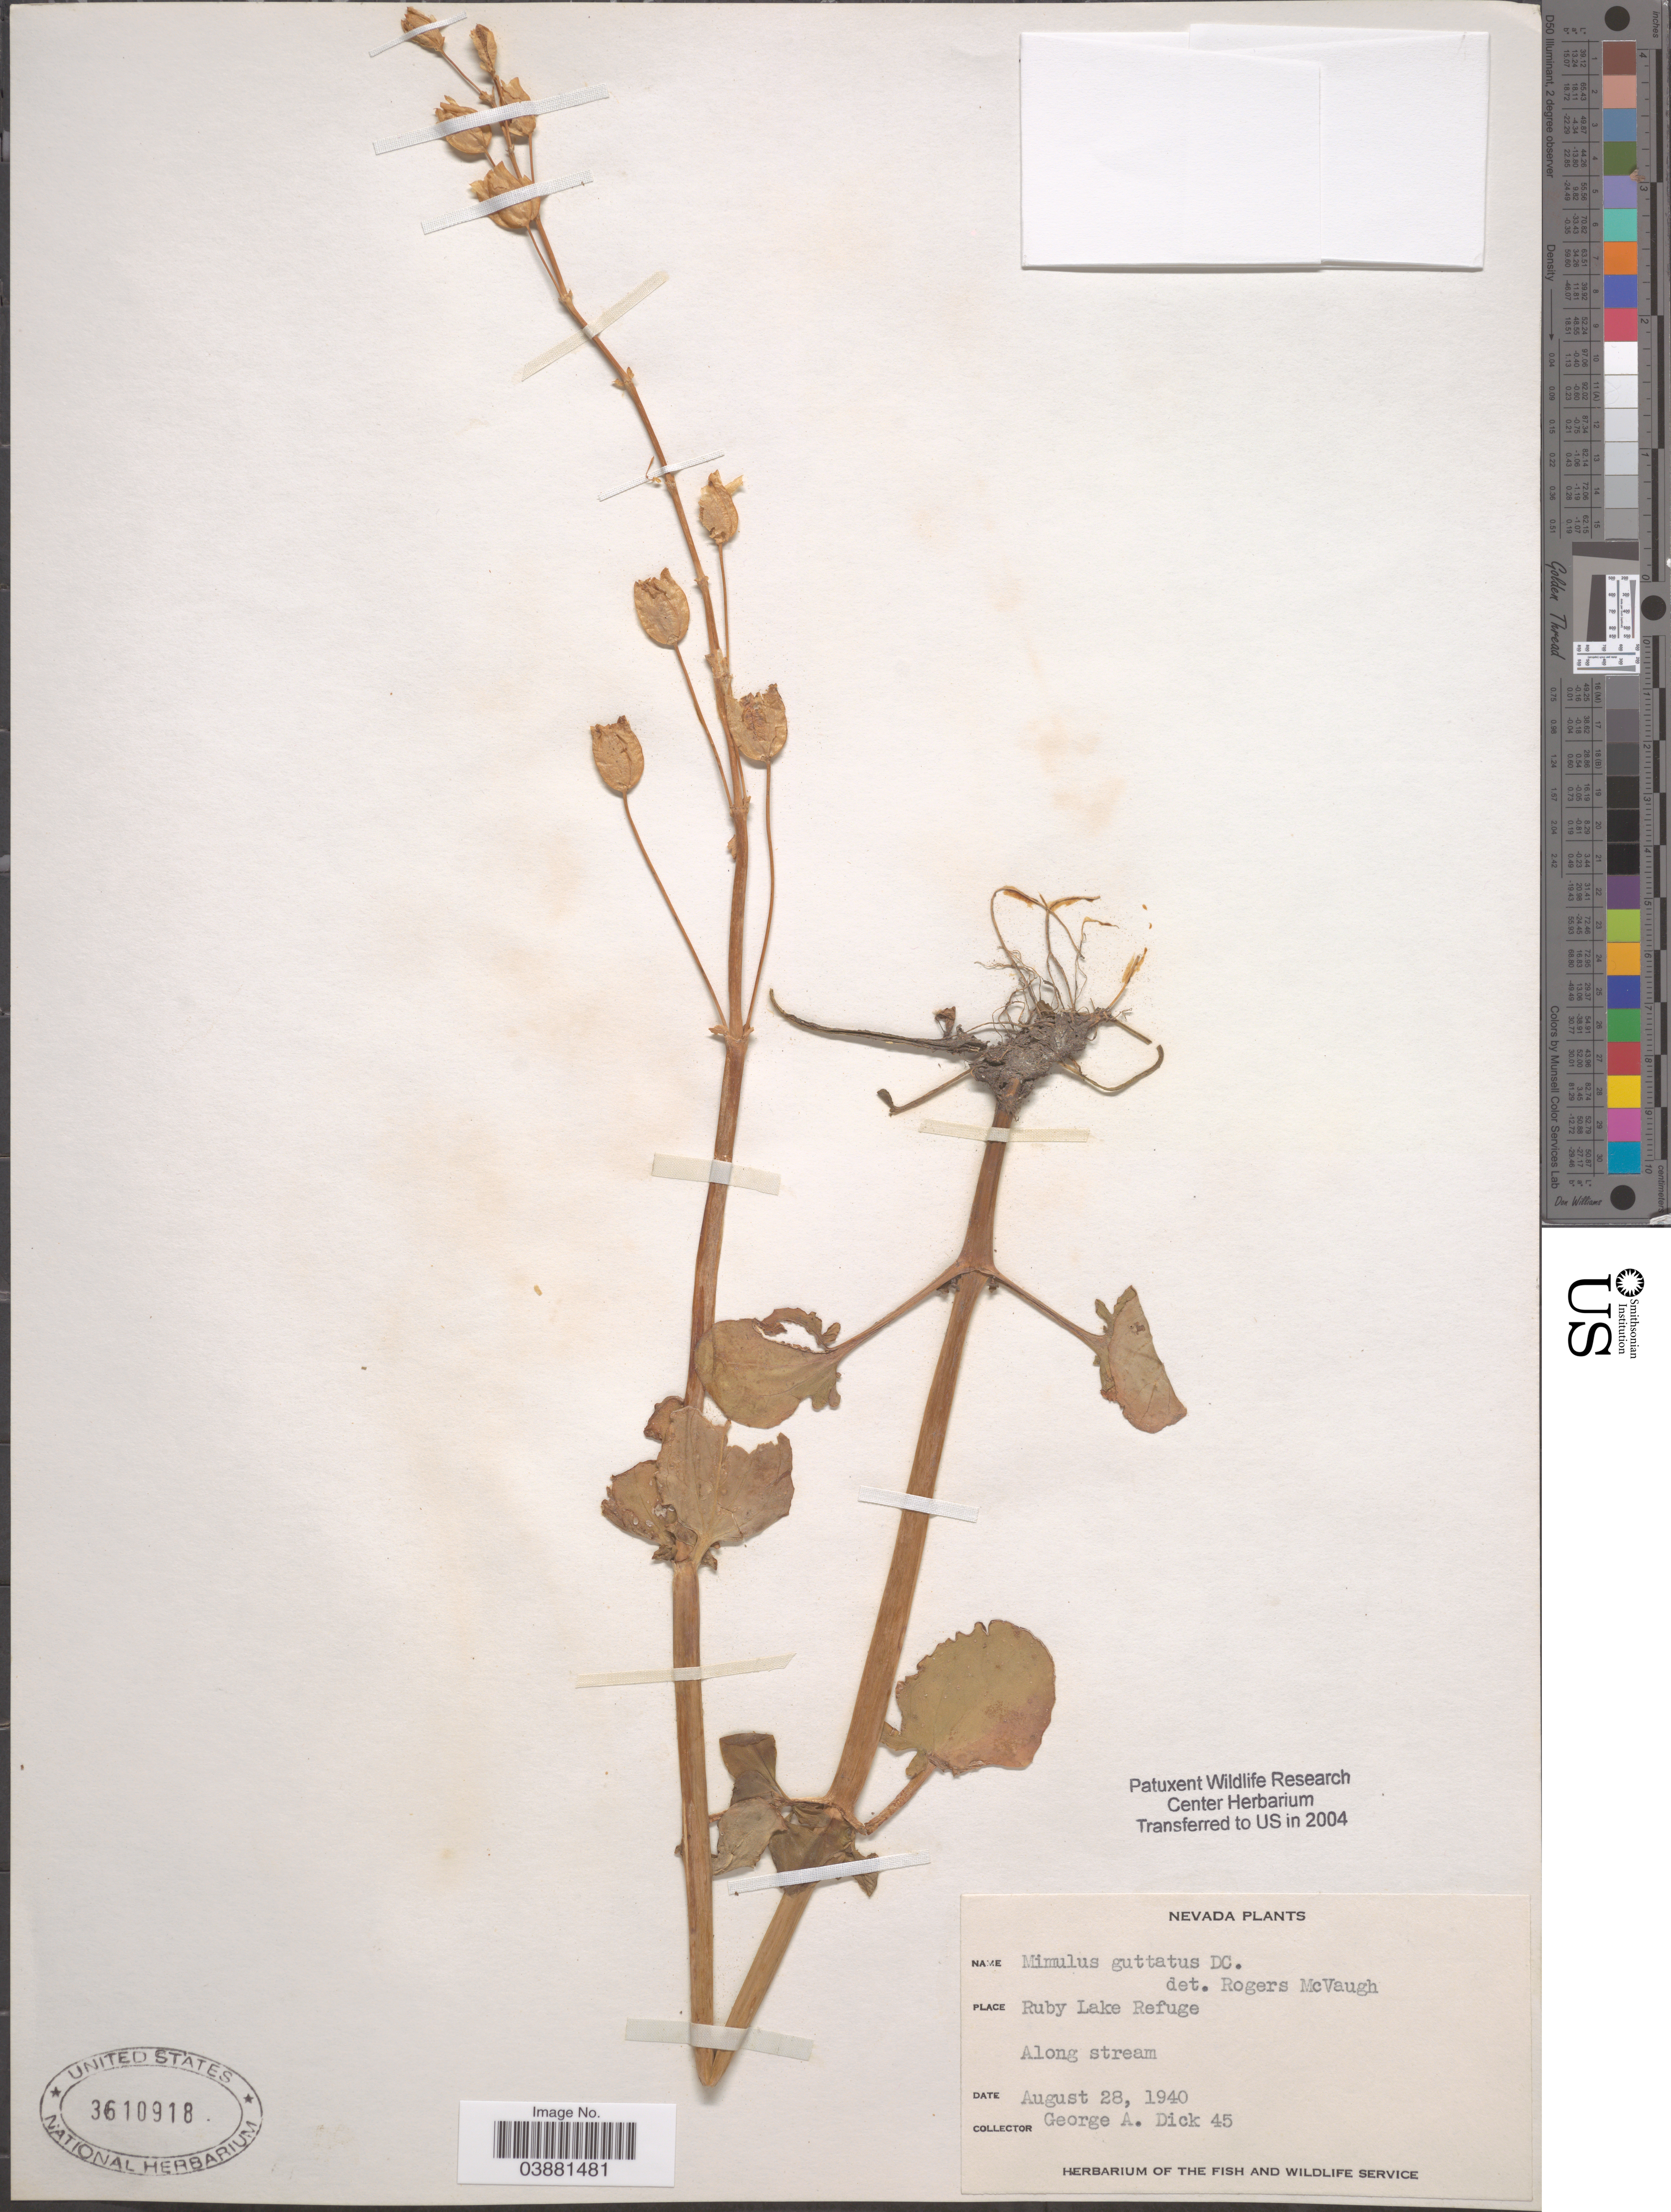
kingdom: Plantae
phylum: Tracheophyta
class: Magnoliopsida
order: Lamiales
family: Phrymaceae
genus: Mimulus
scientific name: Mimulus guttatus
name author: DC.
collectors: G. Dick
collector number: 45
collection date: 1940-08-28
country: United States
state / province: Nevada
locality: Ruby Lake Refuge. Along stream.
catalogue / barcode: US 3610918